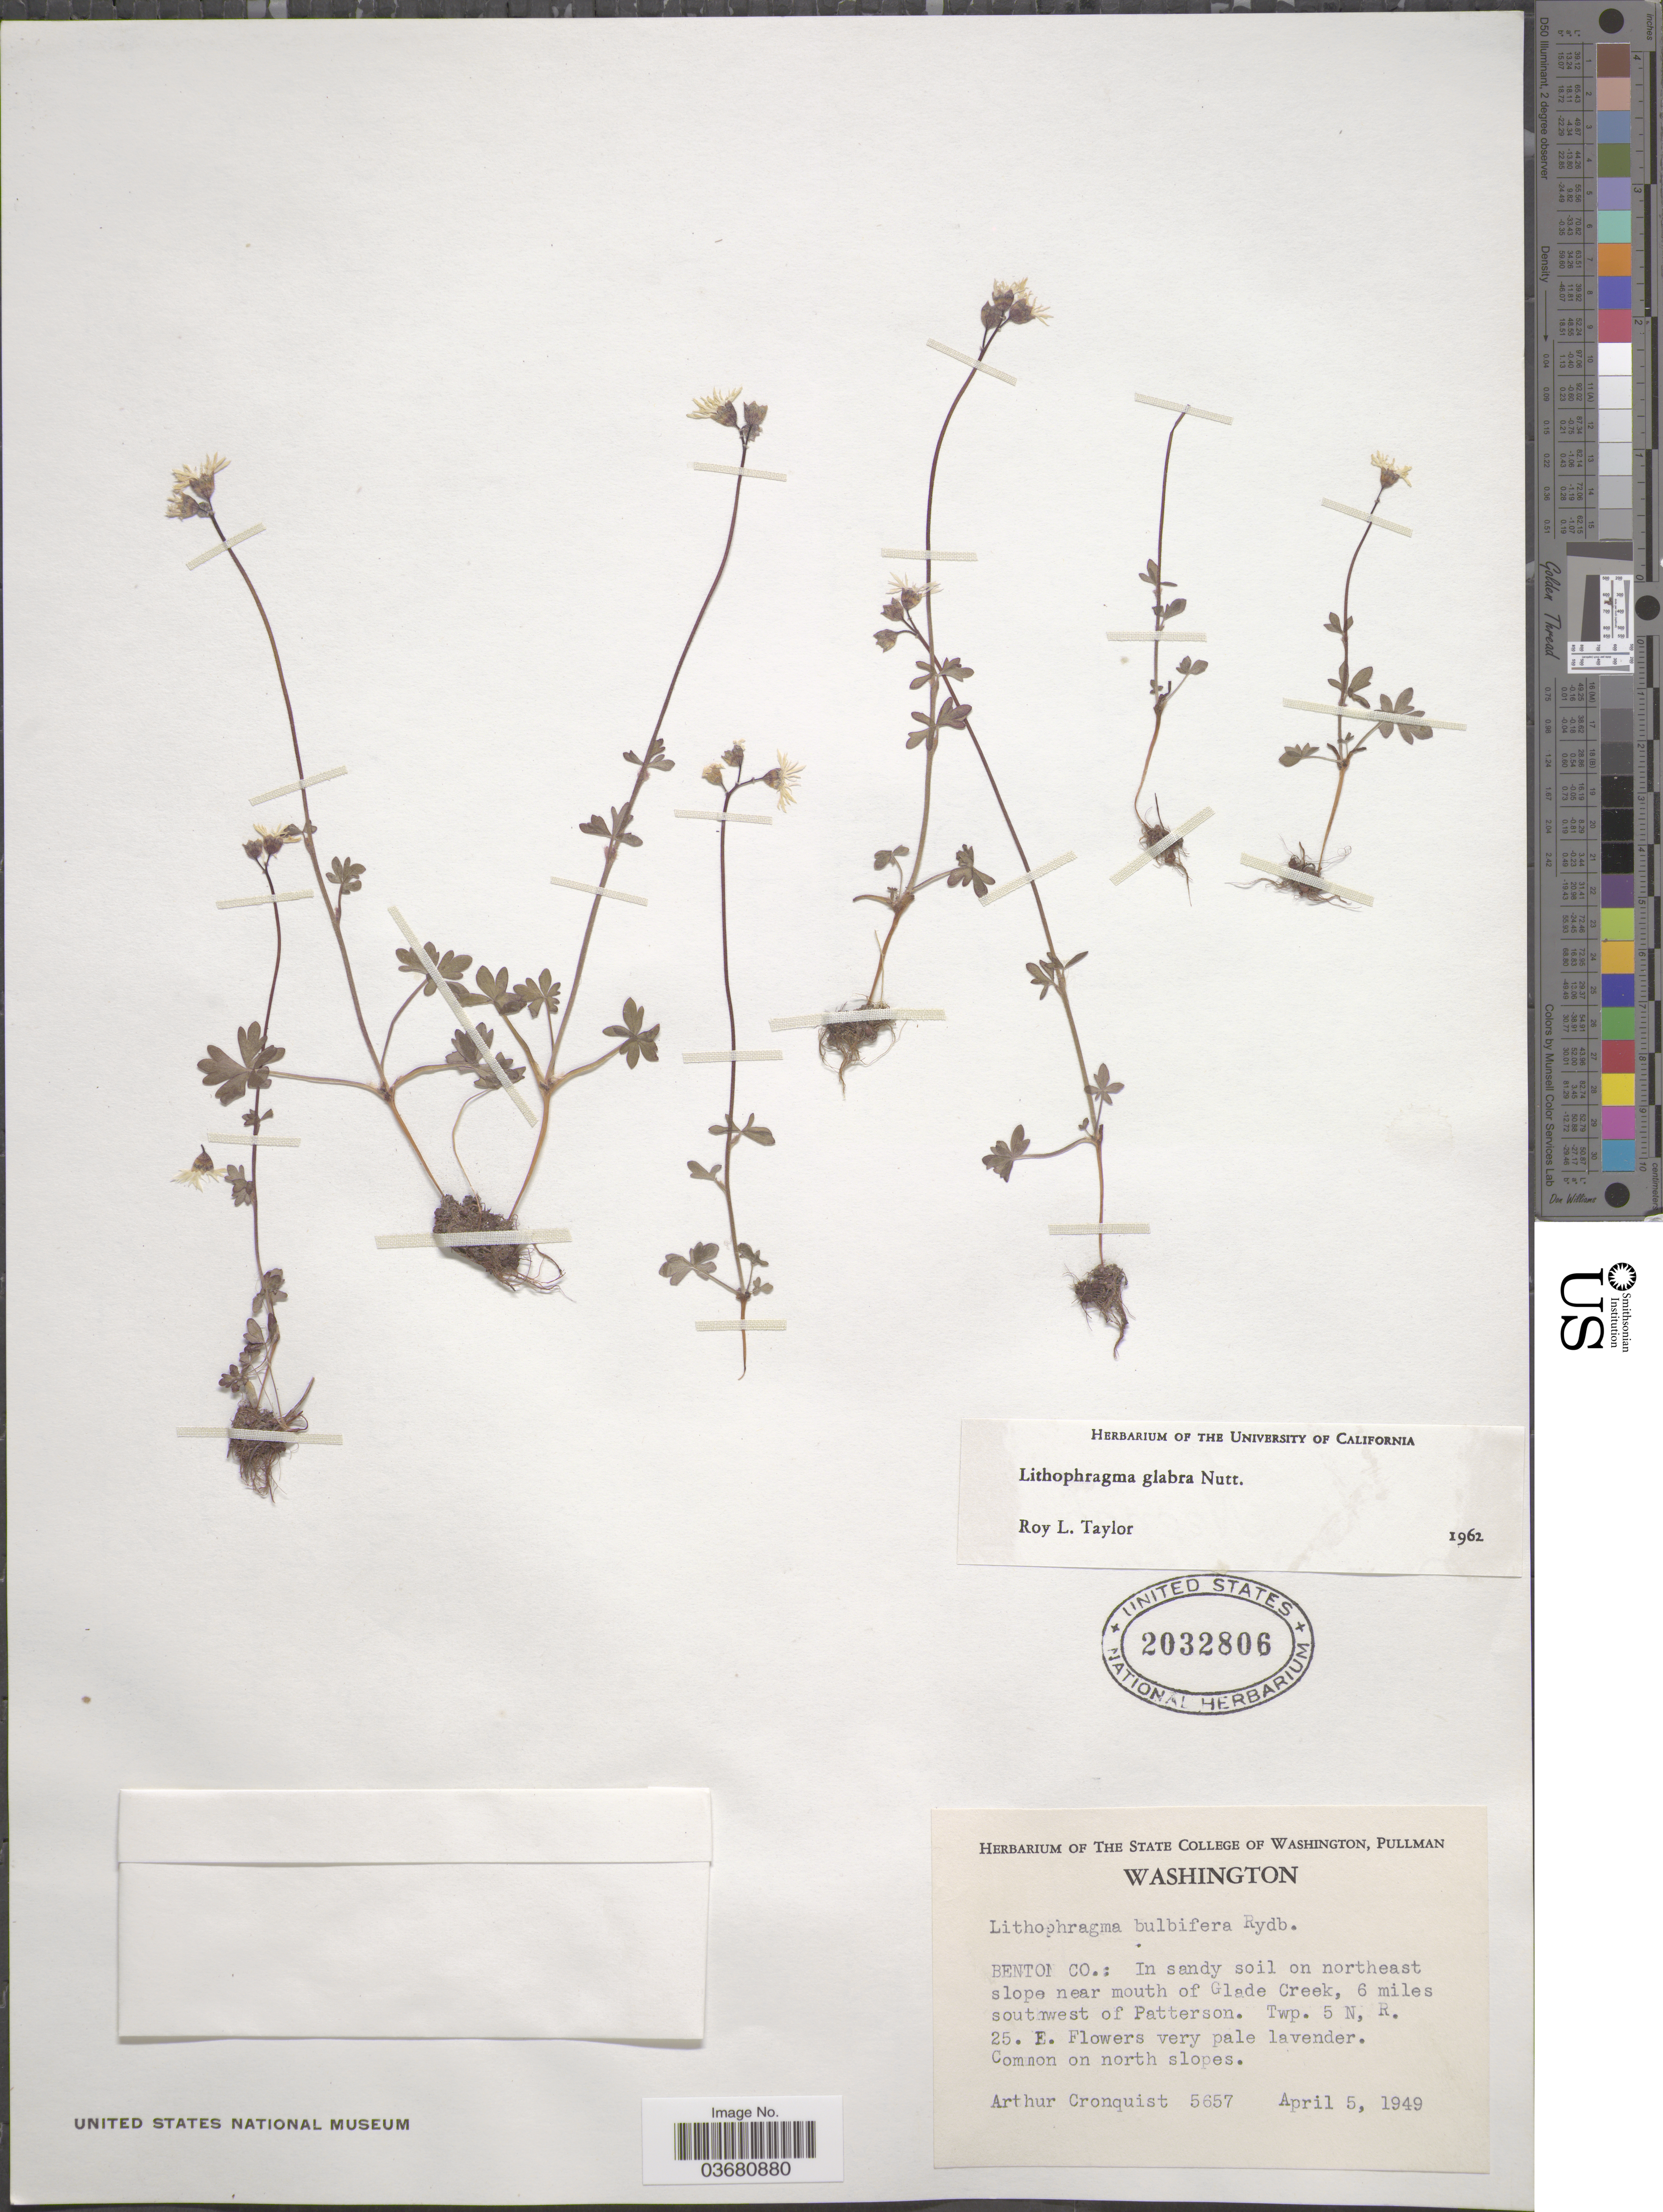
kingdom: Plantae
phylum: Tracheophyta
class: Magnoliopsida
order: Saxifragales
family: Saxifragaceae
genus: Lithophragma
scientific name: Lithophragma glabrum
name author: Nutt.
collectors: A. J. Cronquist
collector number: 5657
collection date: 1949-04-05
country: United States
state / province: Washington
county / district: Benton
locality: Benton Co.: In sandy soil on northeast slope near mouth of Glade Creek, 6 miles southwest of Patterson. Twp. 5 N, R. 25. E. On north slopes.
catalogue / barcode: US 2032806